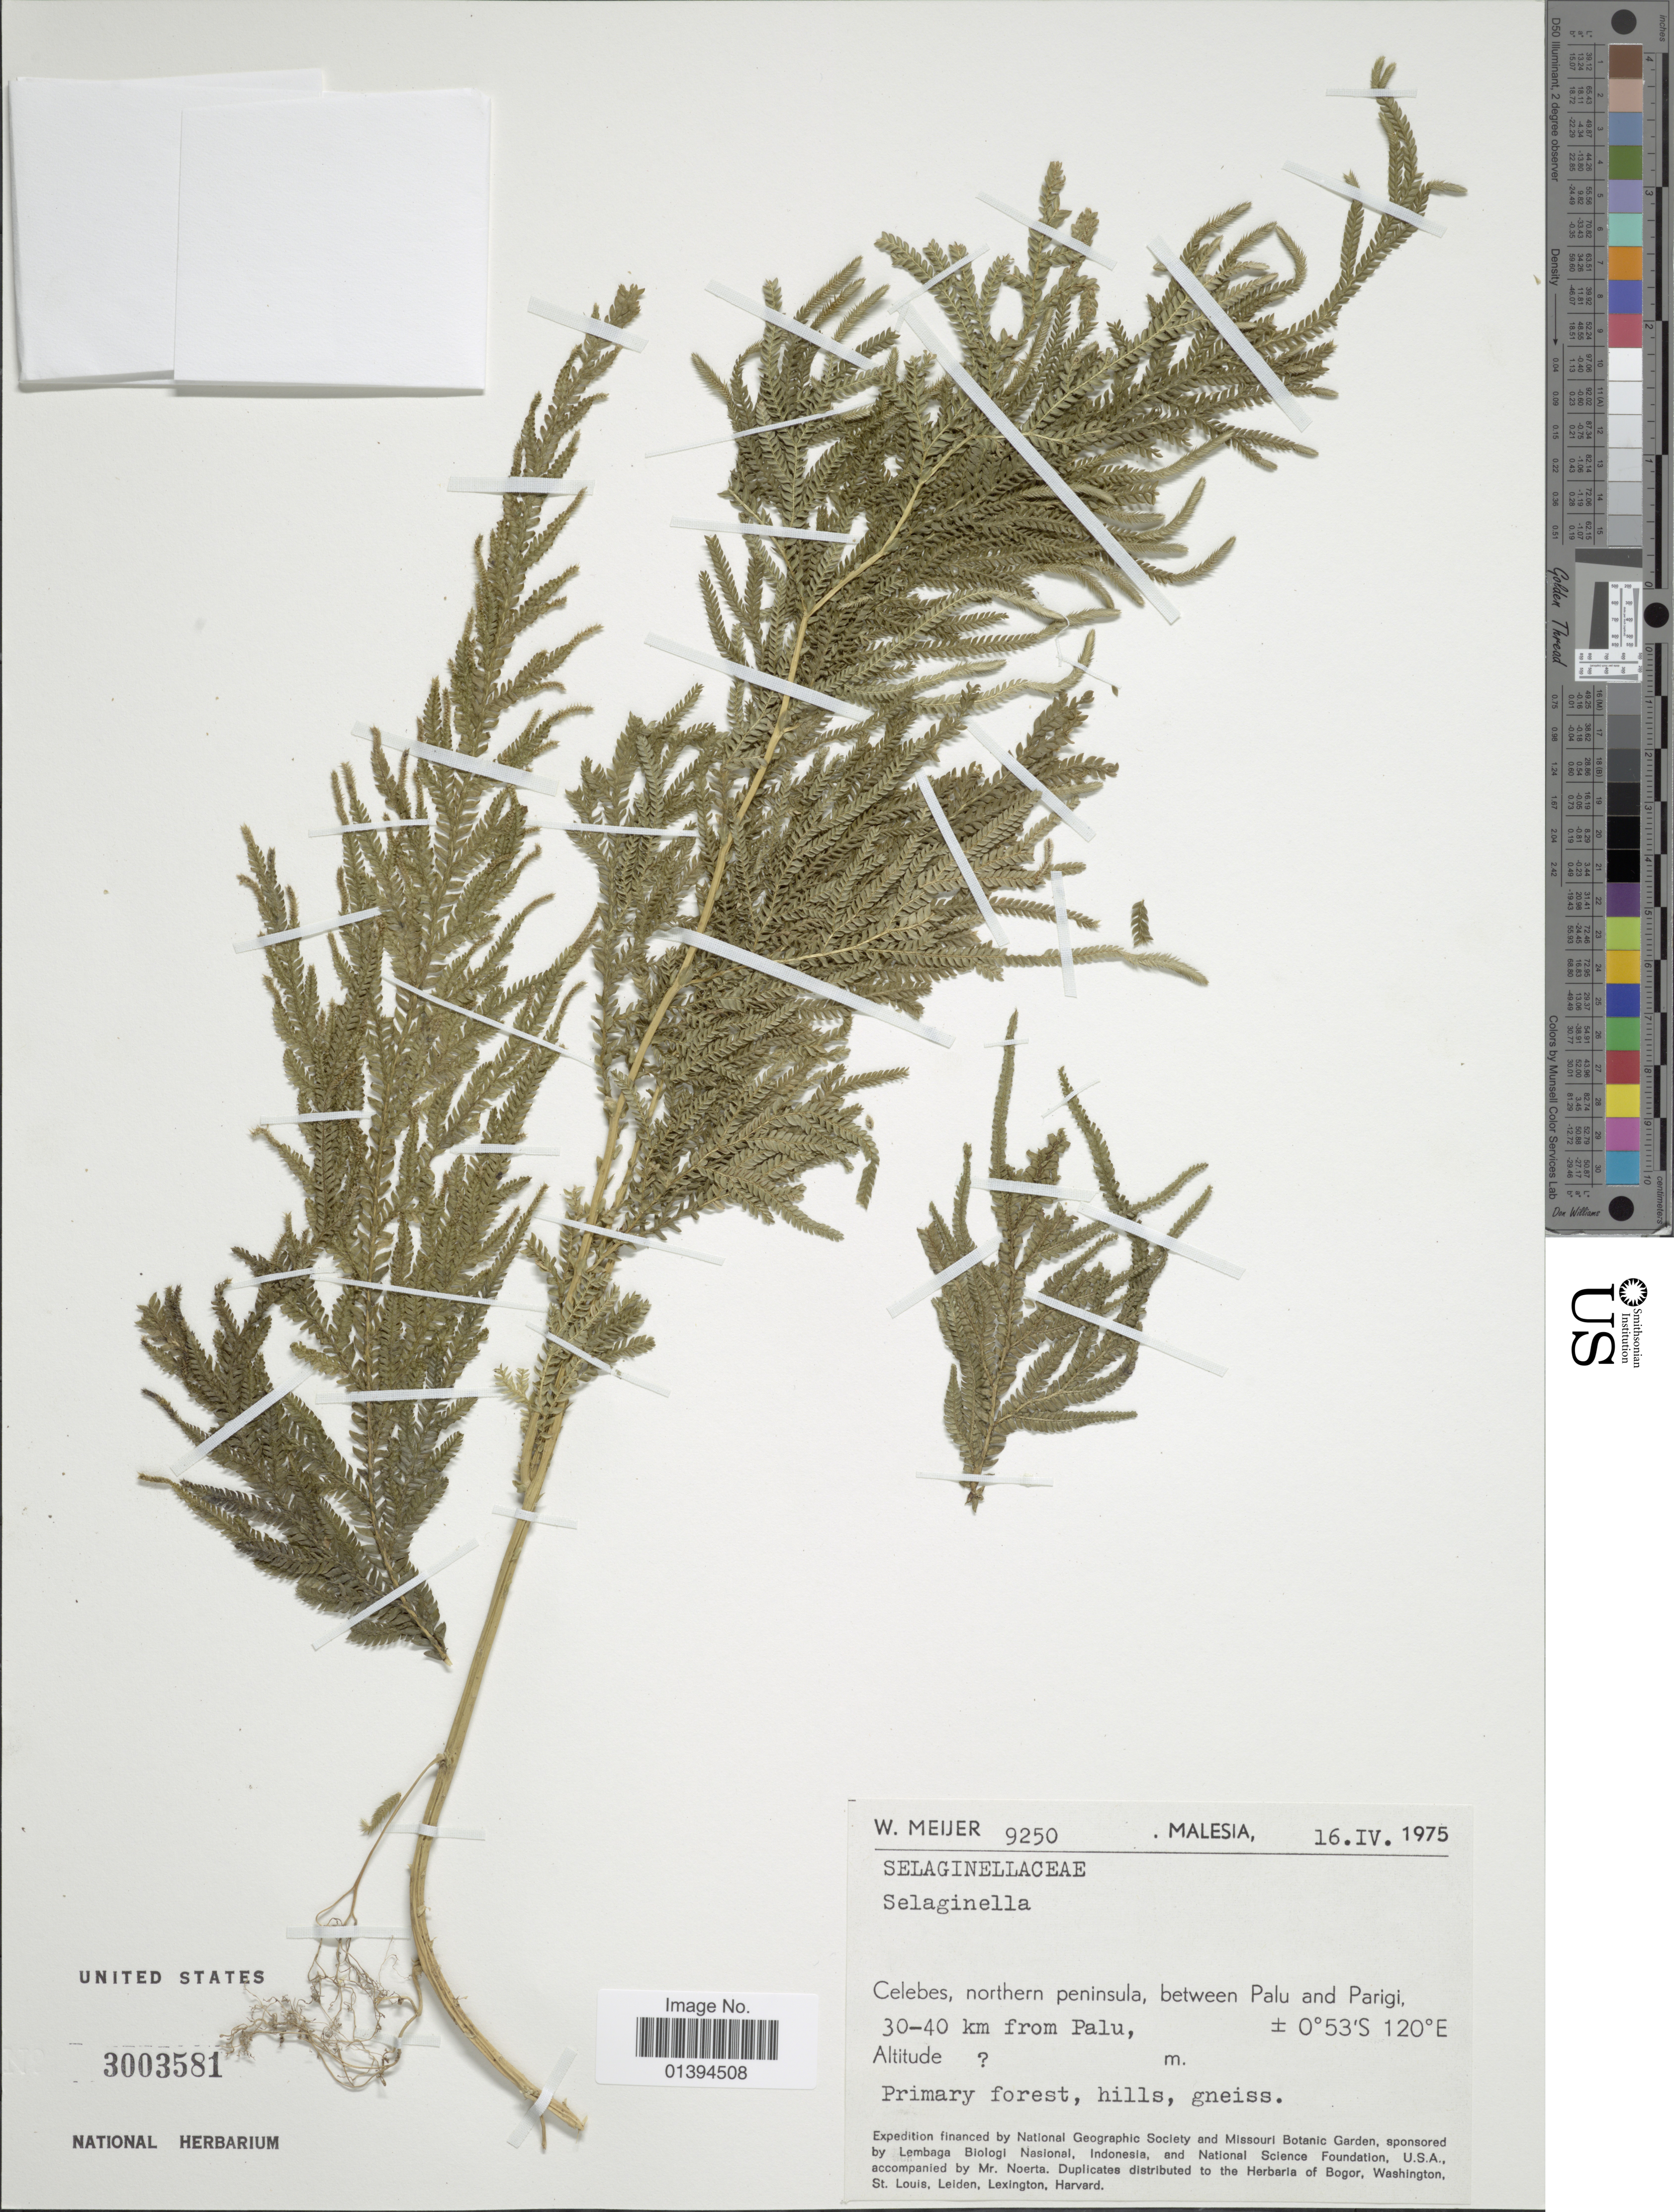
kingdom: Plantae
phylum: Tracheophyta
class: Lycopodiopsida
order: Selaginellales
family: Selaginellaceae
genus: Selaginella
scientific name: Selaginella sp.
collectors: W. Meijer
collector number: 9250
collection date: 1975-04-16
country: Malaysia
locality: Malesia, Celebes, northern peninsula, between Palu and Parigi, 30-40 km from Palu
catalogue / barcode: US 3003581